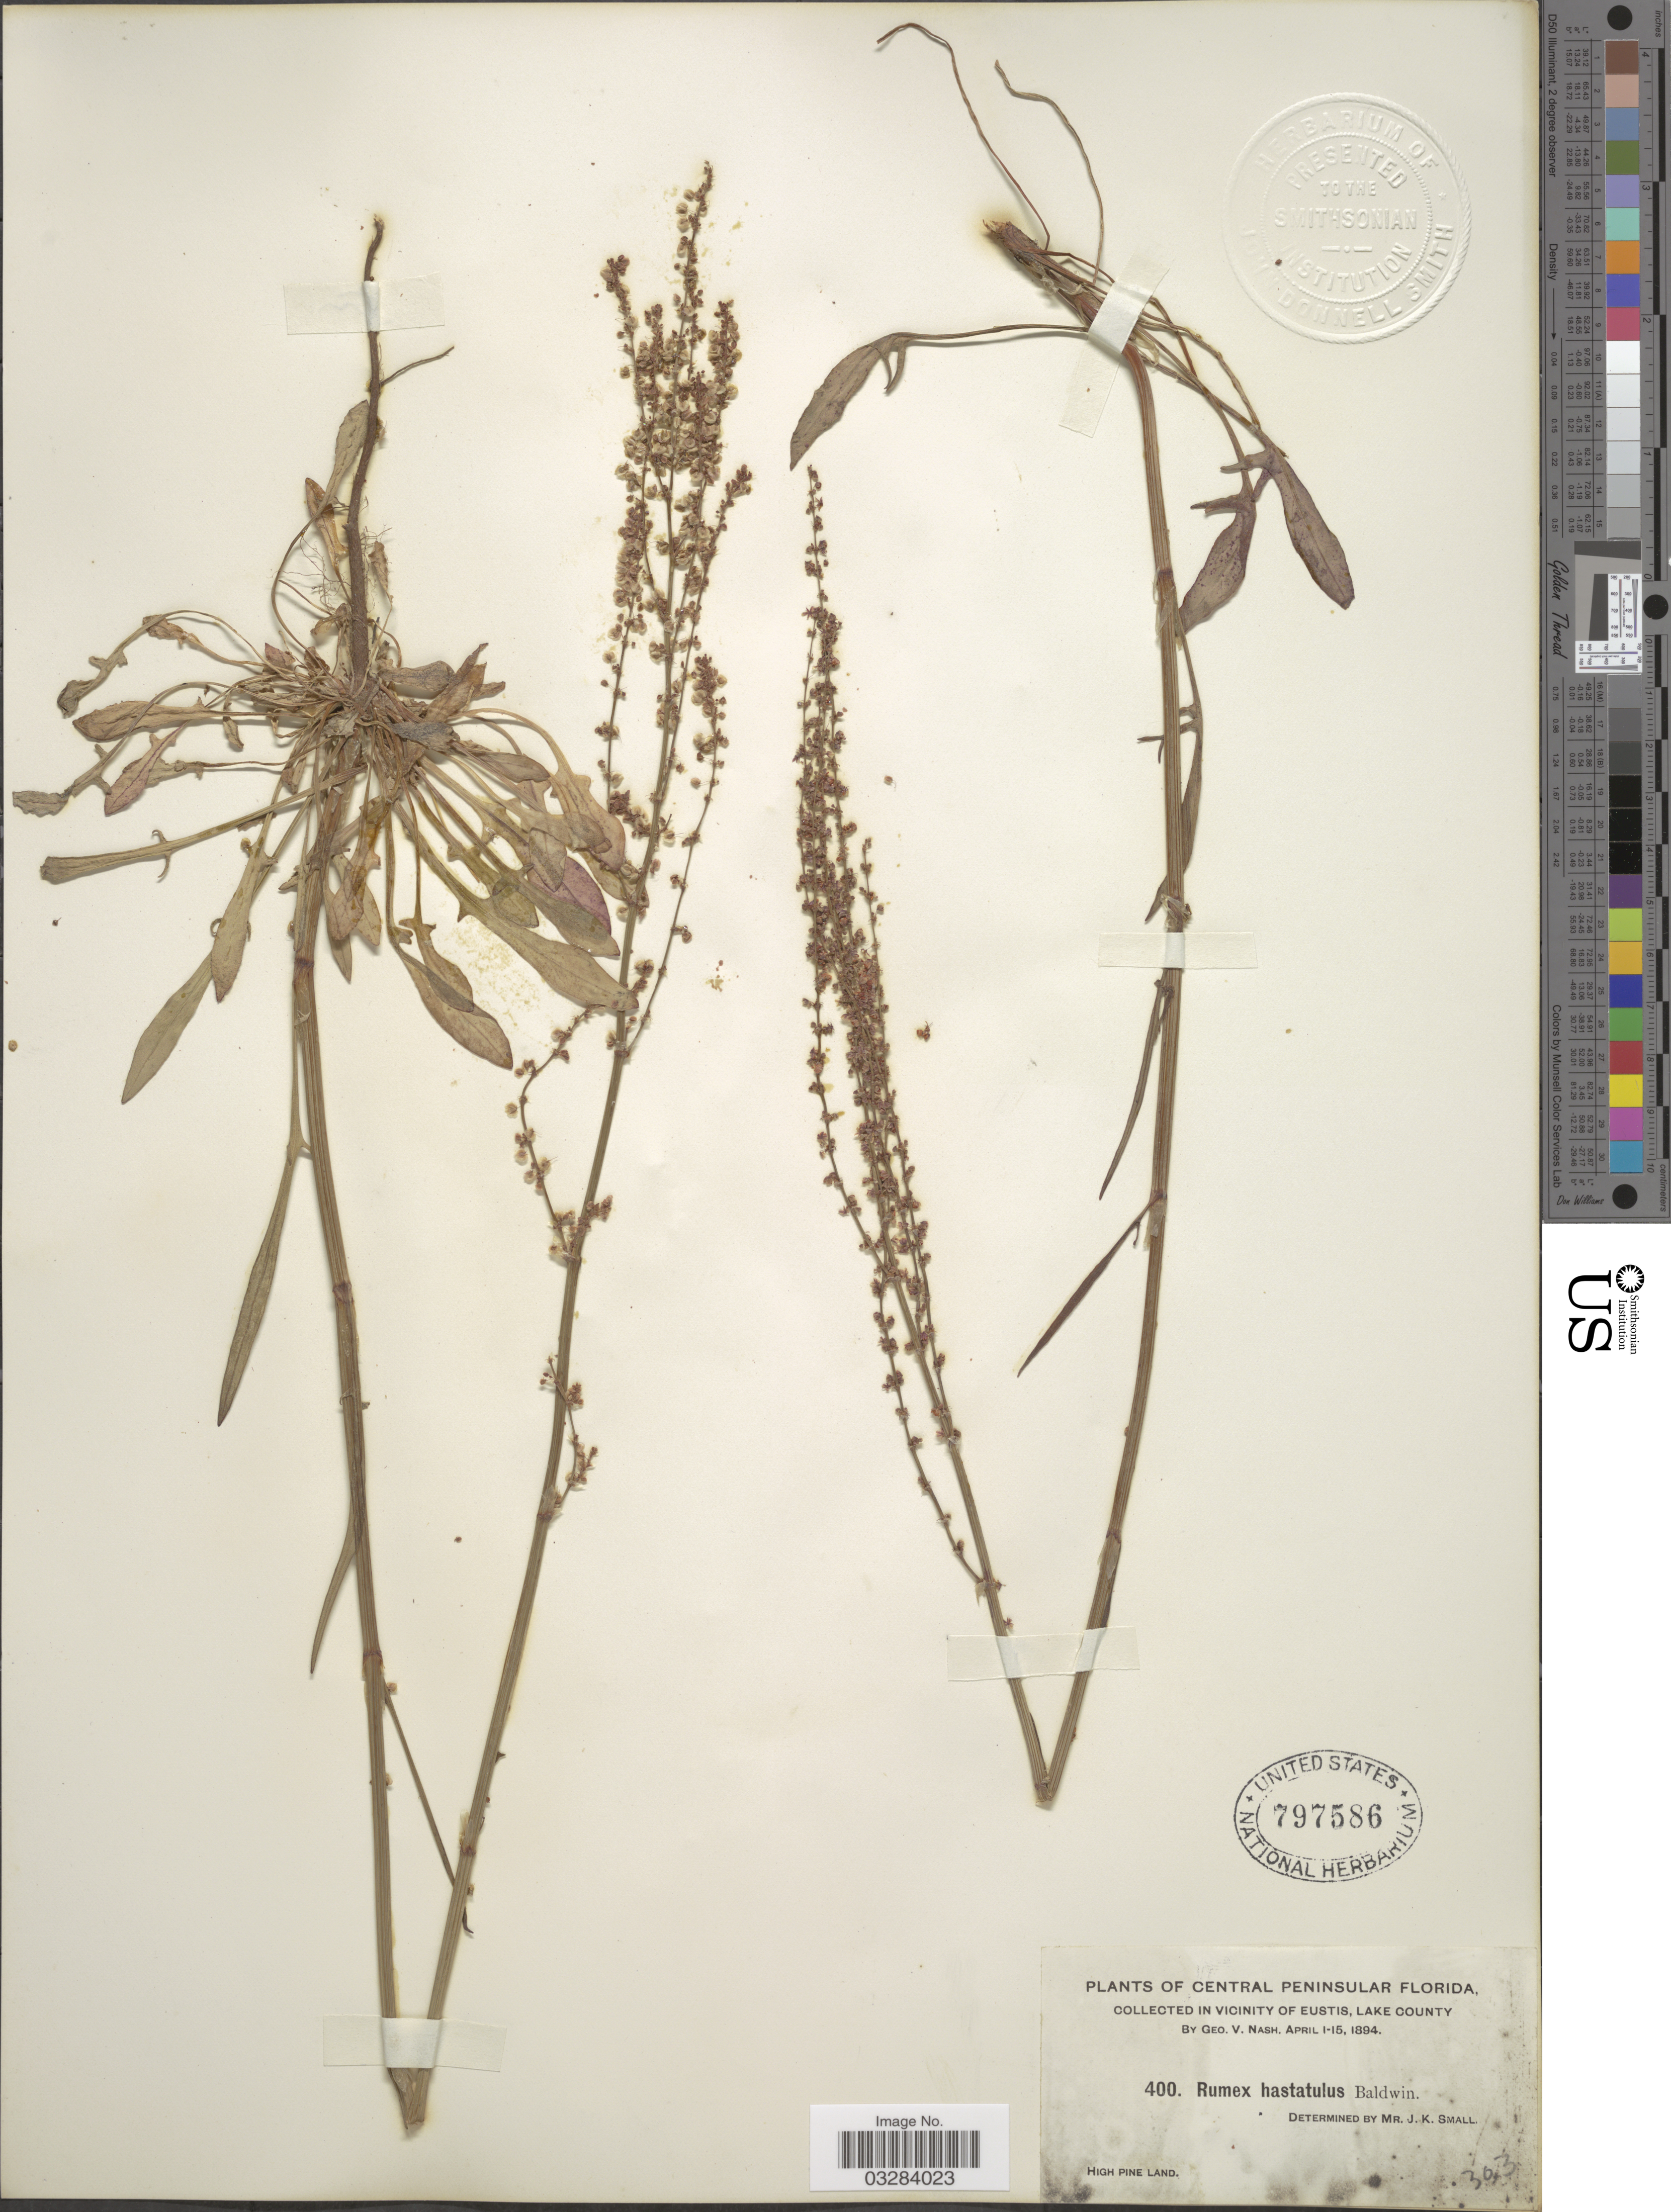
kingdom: Plantae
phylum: Tracheophyta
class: Magnoliopsida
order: Caryophyllales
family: Polygonaceae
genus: Rumex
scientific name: Rumex hastatulus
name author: Baldwin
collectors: G. V. Nash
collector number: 400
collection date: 1894-04-01/1894-04-15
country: United States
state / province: Florida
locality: Central Peninsular Florida. Vicinity of Eustis, Lake County.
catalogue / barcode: US 797586